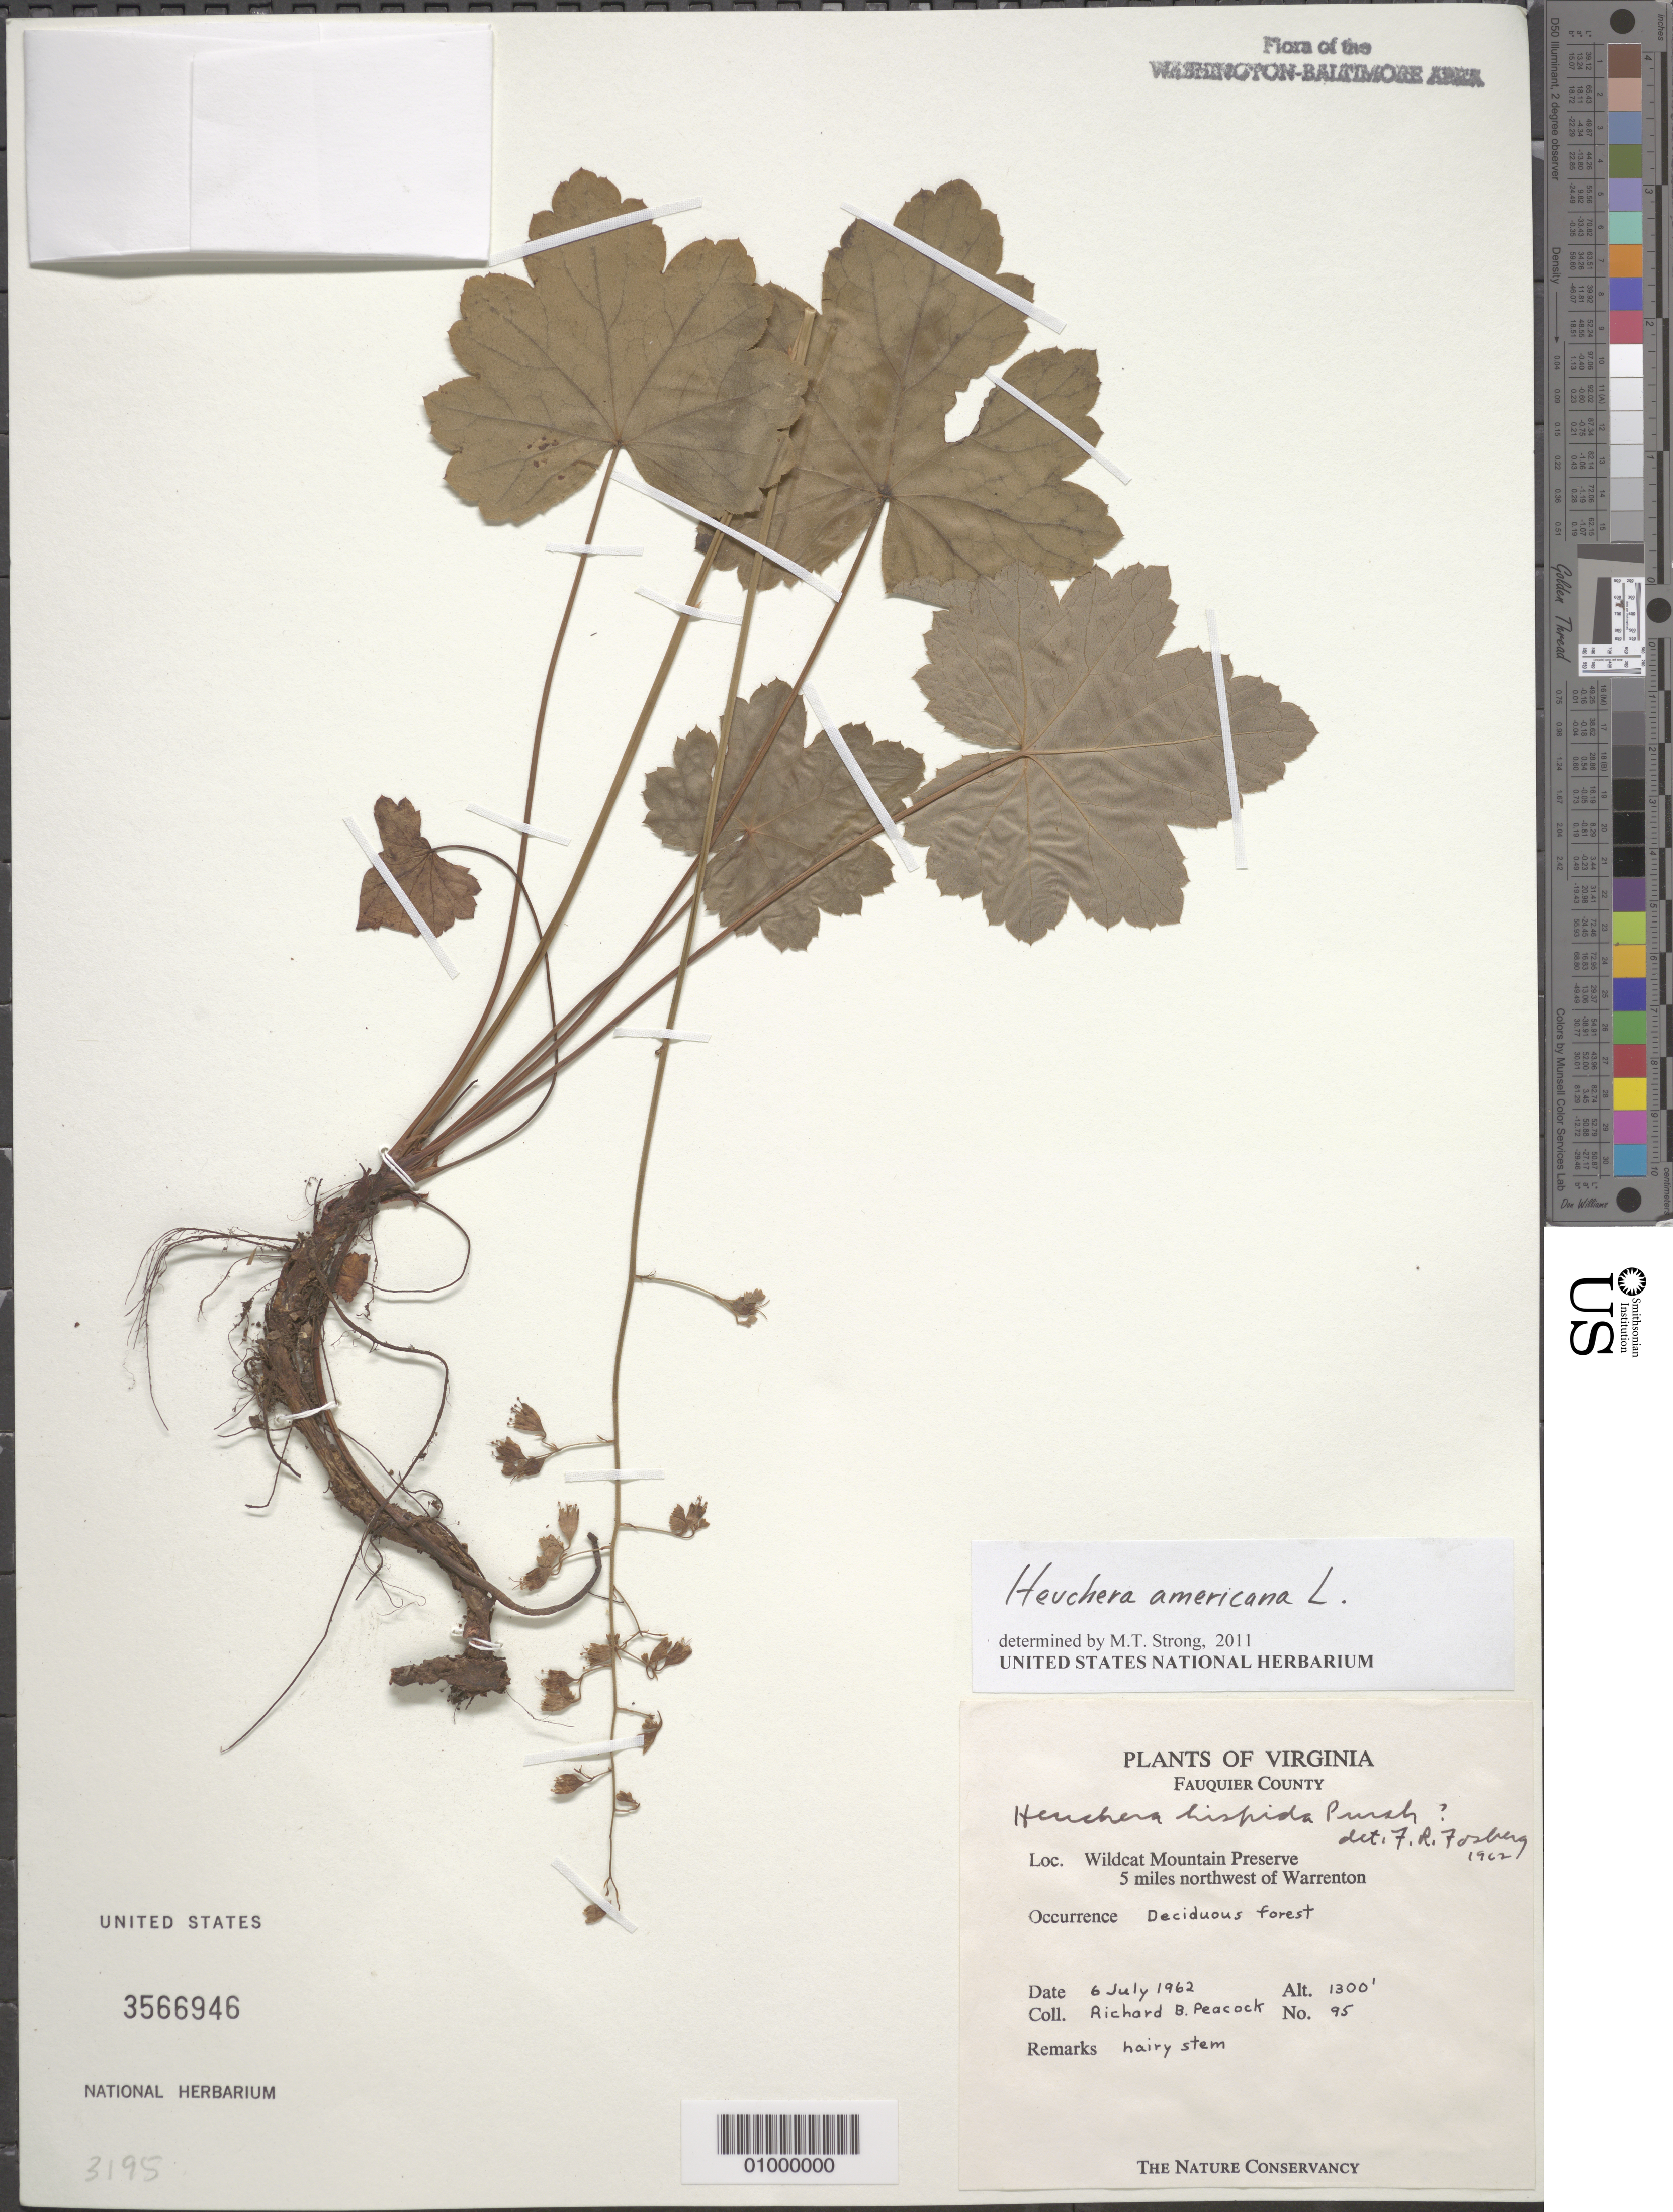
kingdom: Plantae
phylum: Tracheophyta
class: Magnoliopsida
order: Saxifragales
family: Saxifragaceae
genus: Heuchera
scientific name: Heuchera americana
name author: L.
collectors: R. Peacock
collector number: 95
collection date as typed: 6 Jul 1962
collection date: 1962-07-06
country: United States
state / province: Virginia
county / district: Fauquier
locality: Wildcat Mountain Preserve, 5 miles northwest of Warrenton.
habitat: deciduous forest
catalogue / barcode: US 3566946